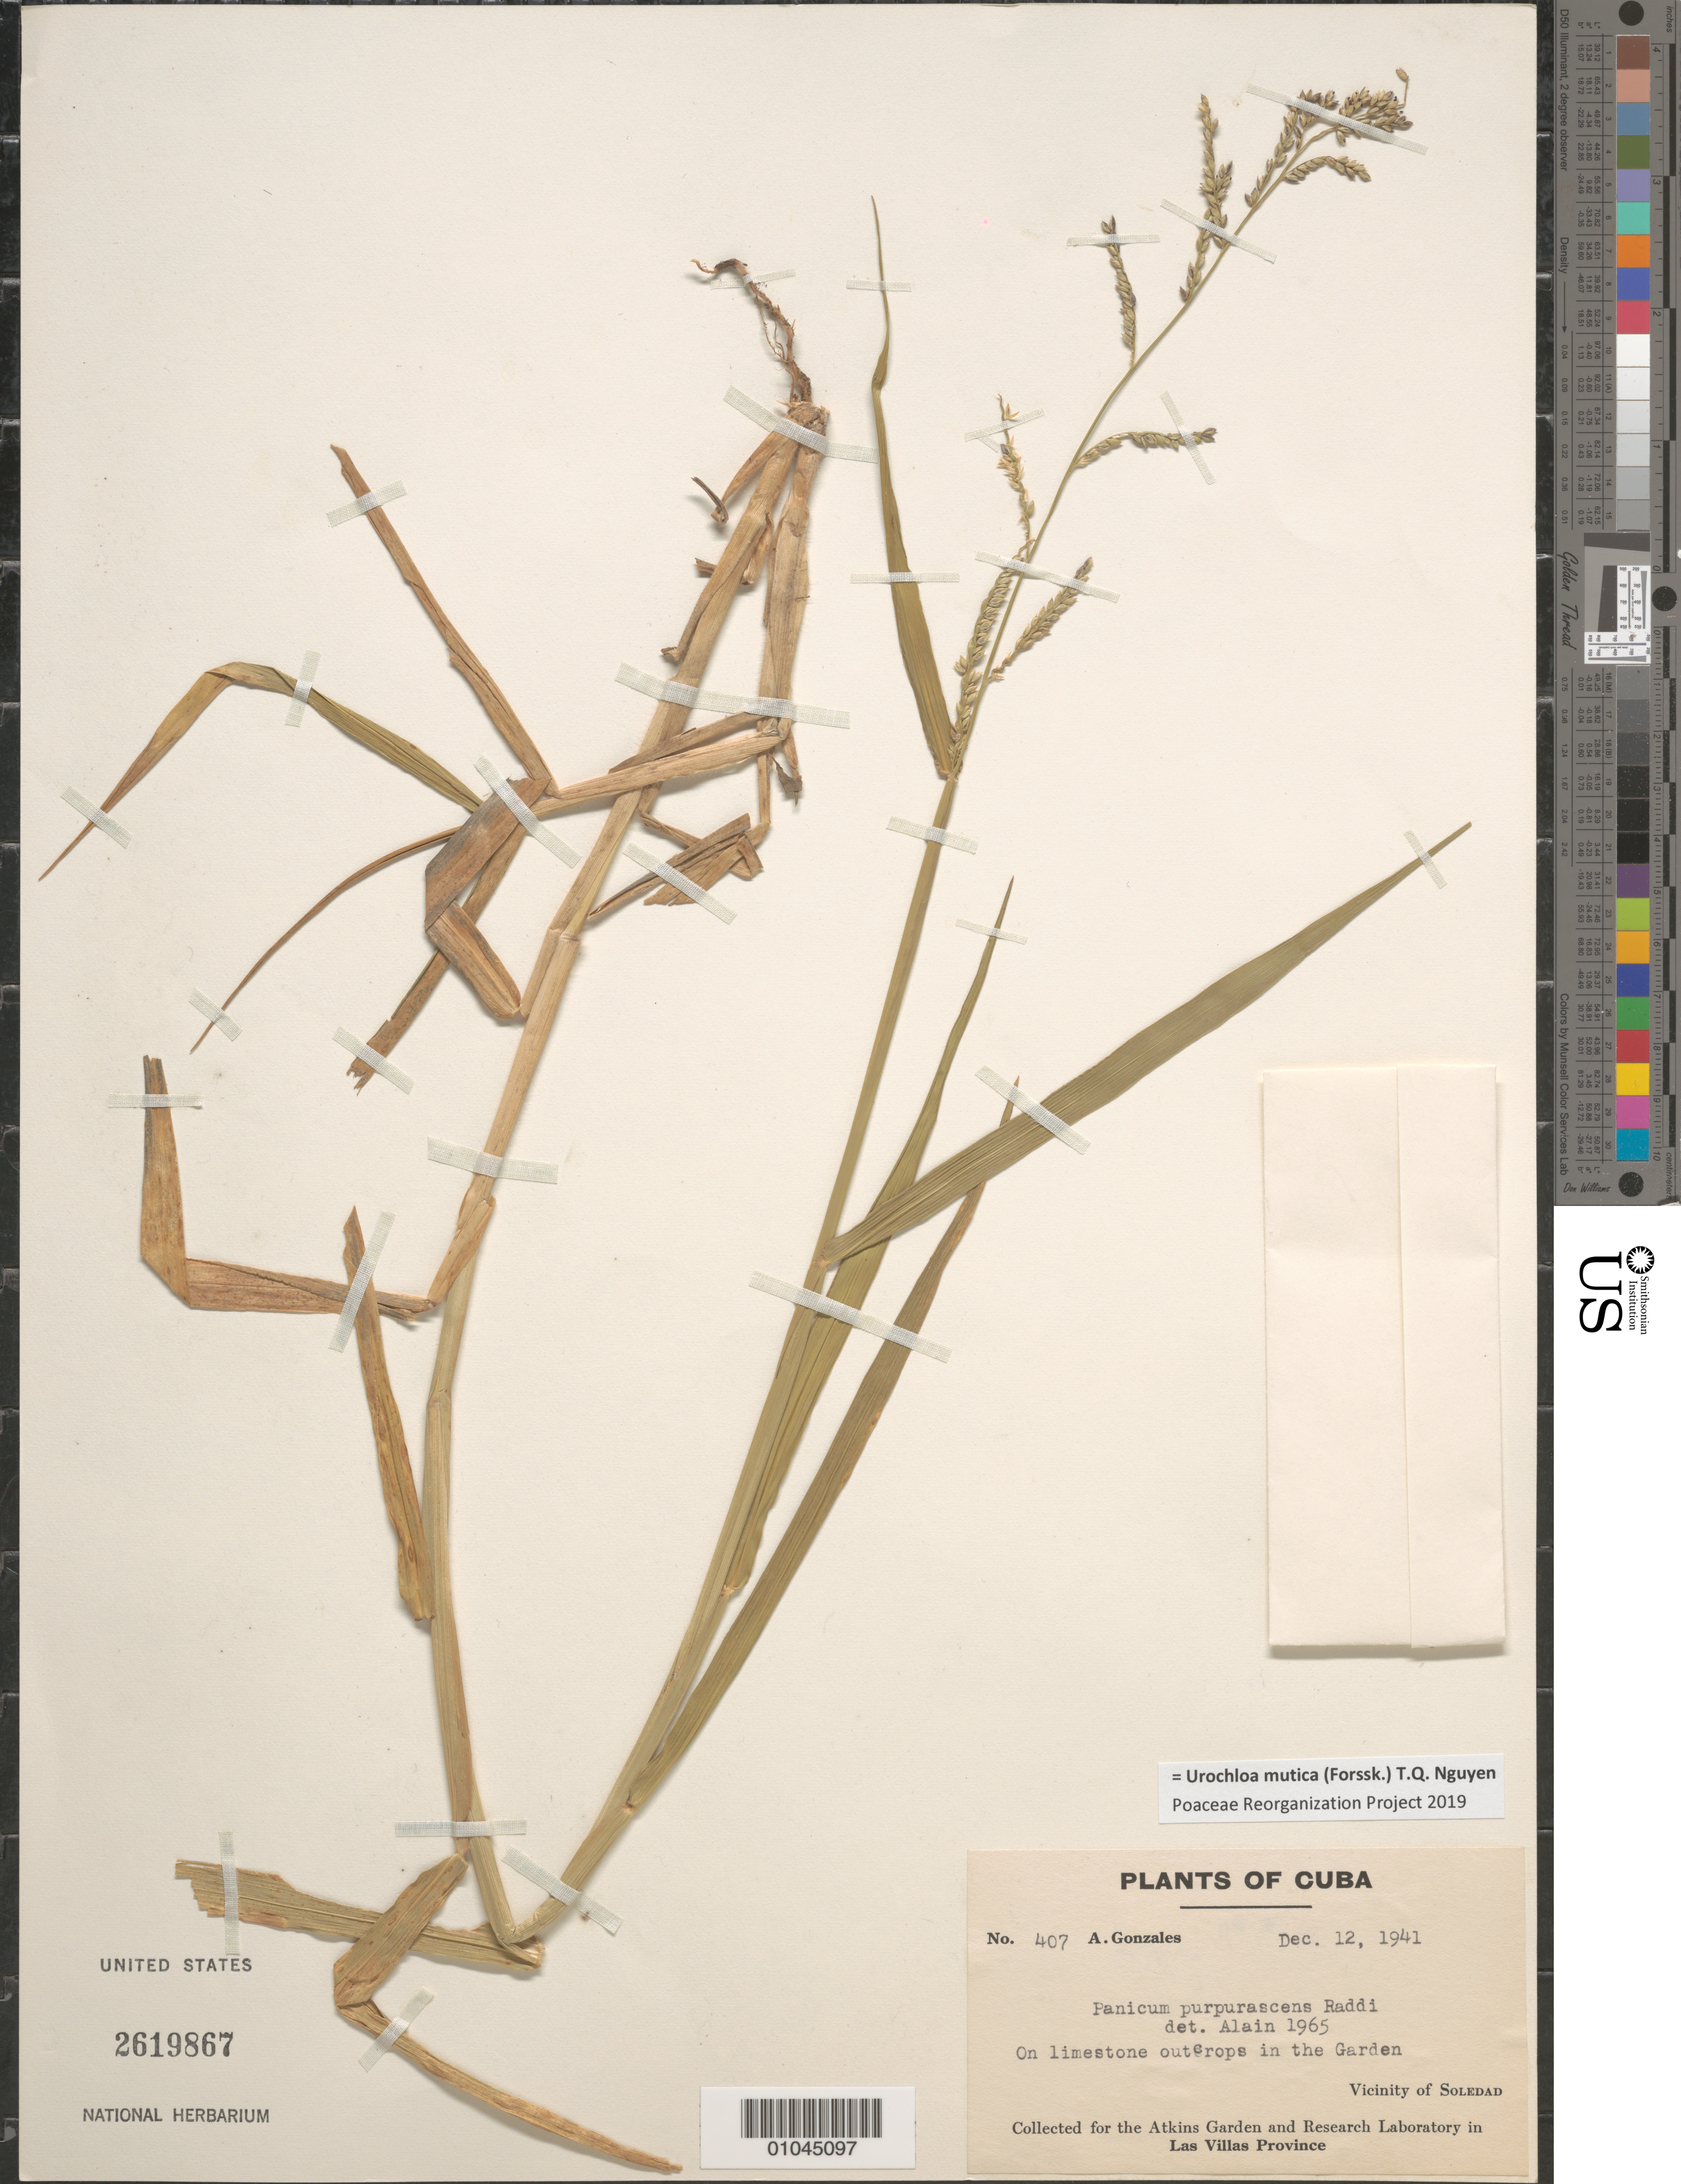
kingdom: Plantae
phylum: Tracheophyta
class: Liliopsida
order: Poales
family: Poaceae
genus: Panicum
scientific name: Panicum purpurascens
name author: Raddi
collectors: A. Gonzáles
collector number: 407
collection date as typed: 12 Dec 1941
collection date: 1941-12-12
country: Cuba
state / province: Cienfuegos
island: Cuba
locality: Vicinity of Soledad, collected for the Atkins Garden and Research Laboratory in Las Villas Province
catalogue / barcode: US 2619867